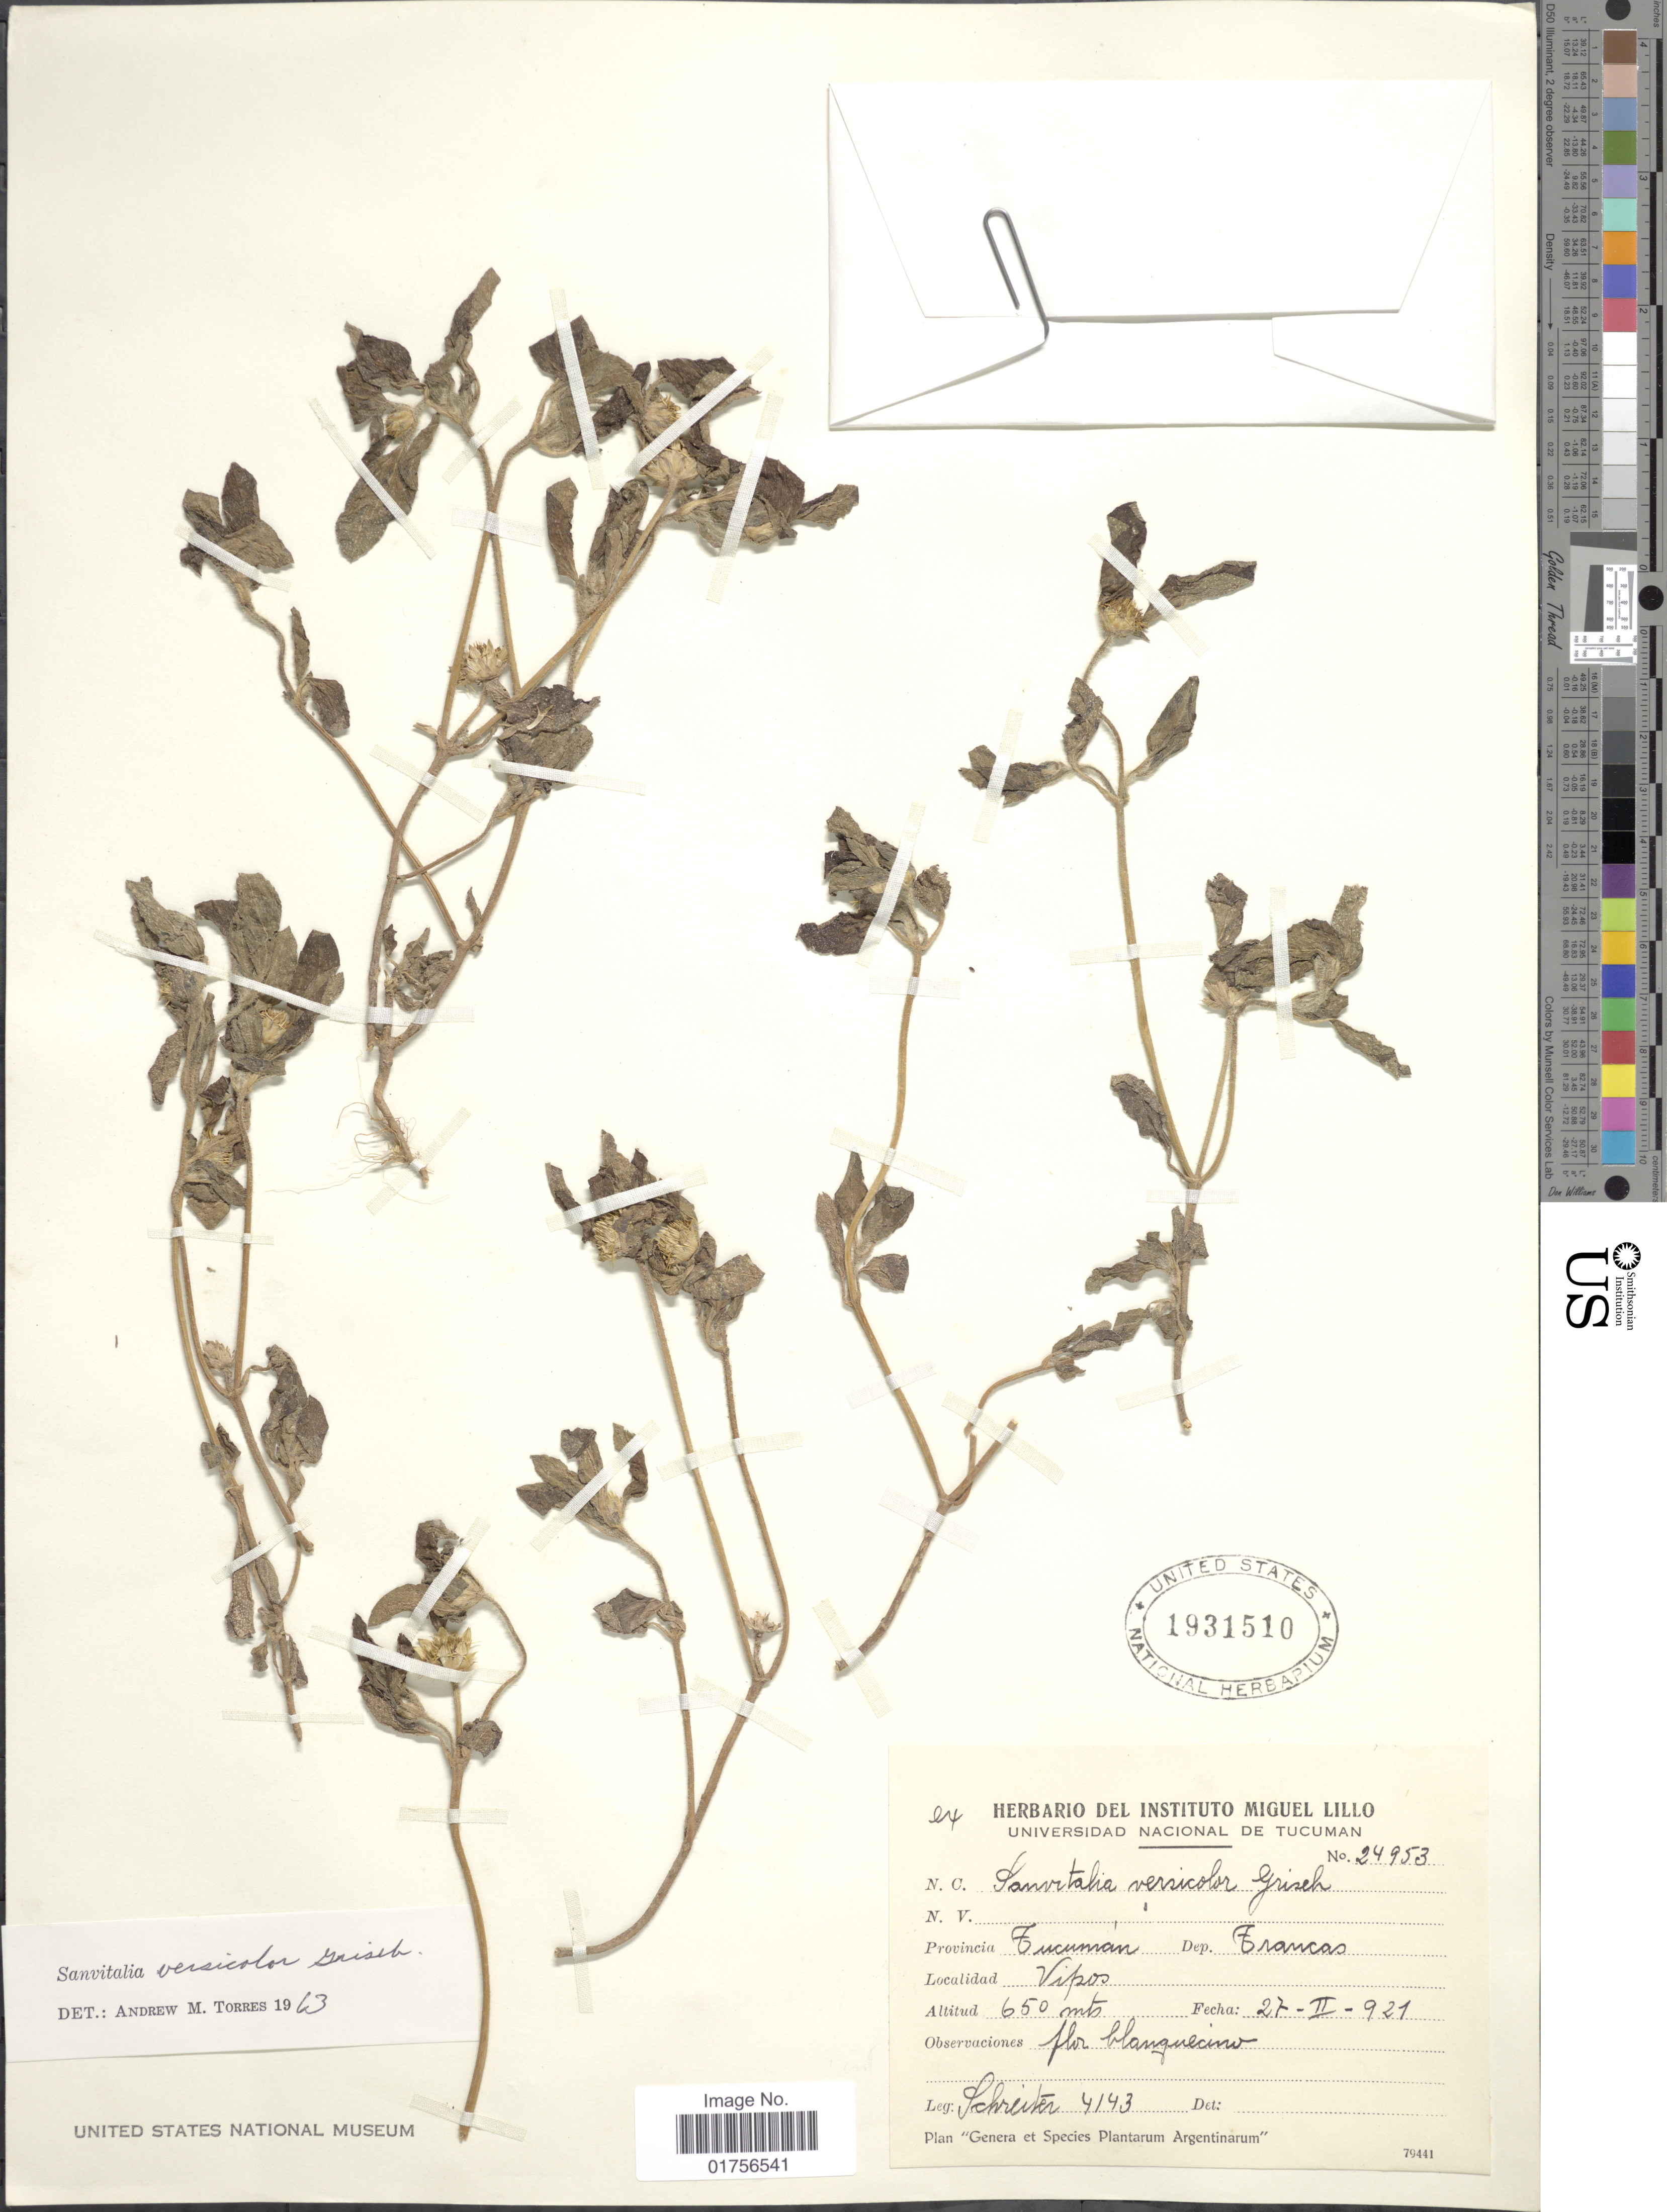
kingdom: Plantae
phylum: Tracheophyta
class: Magnoliopsida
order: Asterales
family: Asteraceae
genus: Sanvitalia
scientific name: Sanvitalia versicolor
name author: Griseb.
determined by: Skibicki, Samuel V.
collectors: -. Schreiter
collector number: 4143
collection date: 1921-02-27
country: Argentina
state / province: Tucuman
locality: Provincia Tucuman, Dep. Francas, Vipos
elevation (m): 650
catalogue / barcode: US 1931510